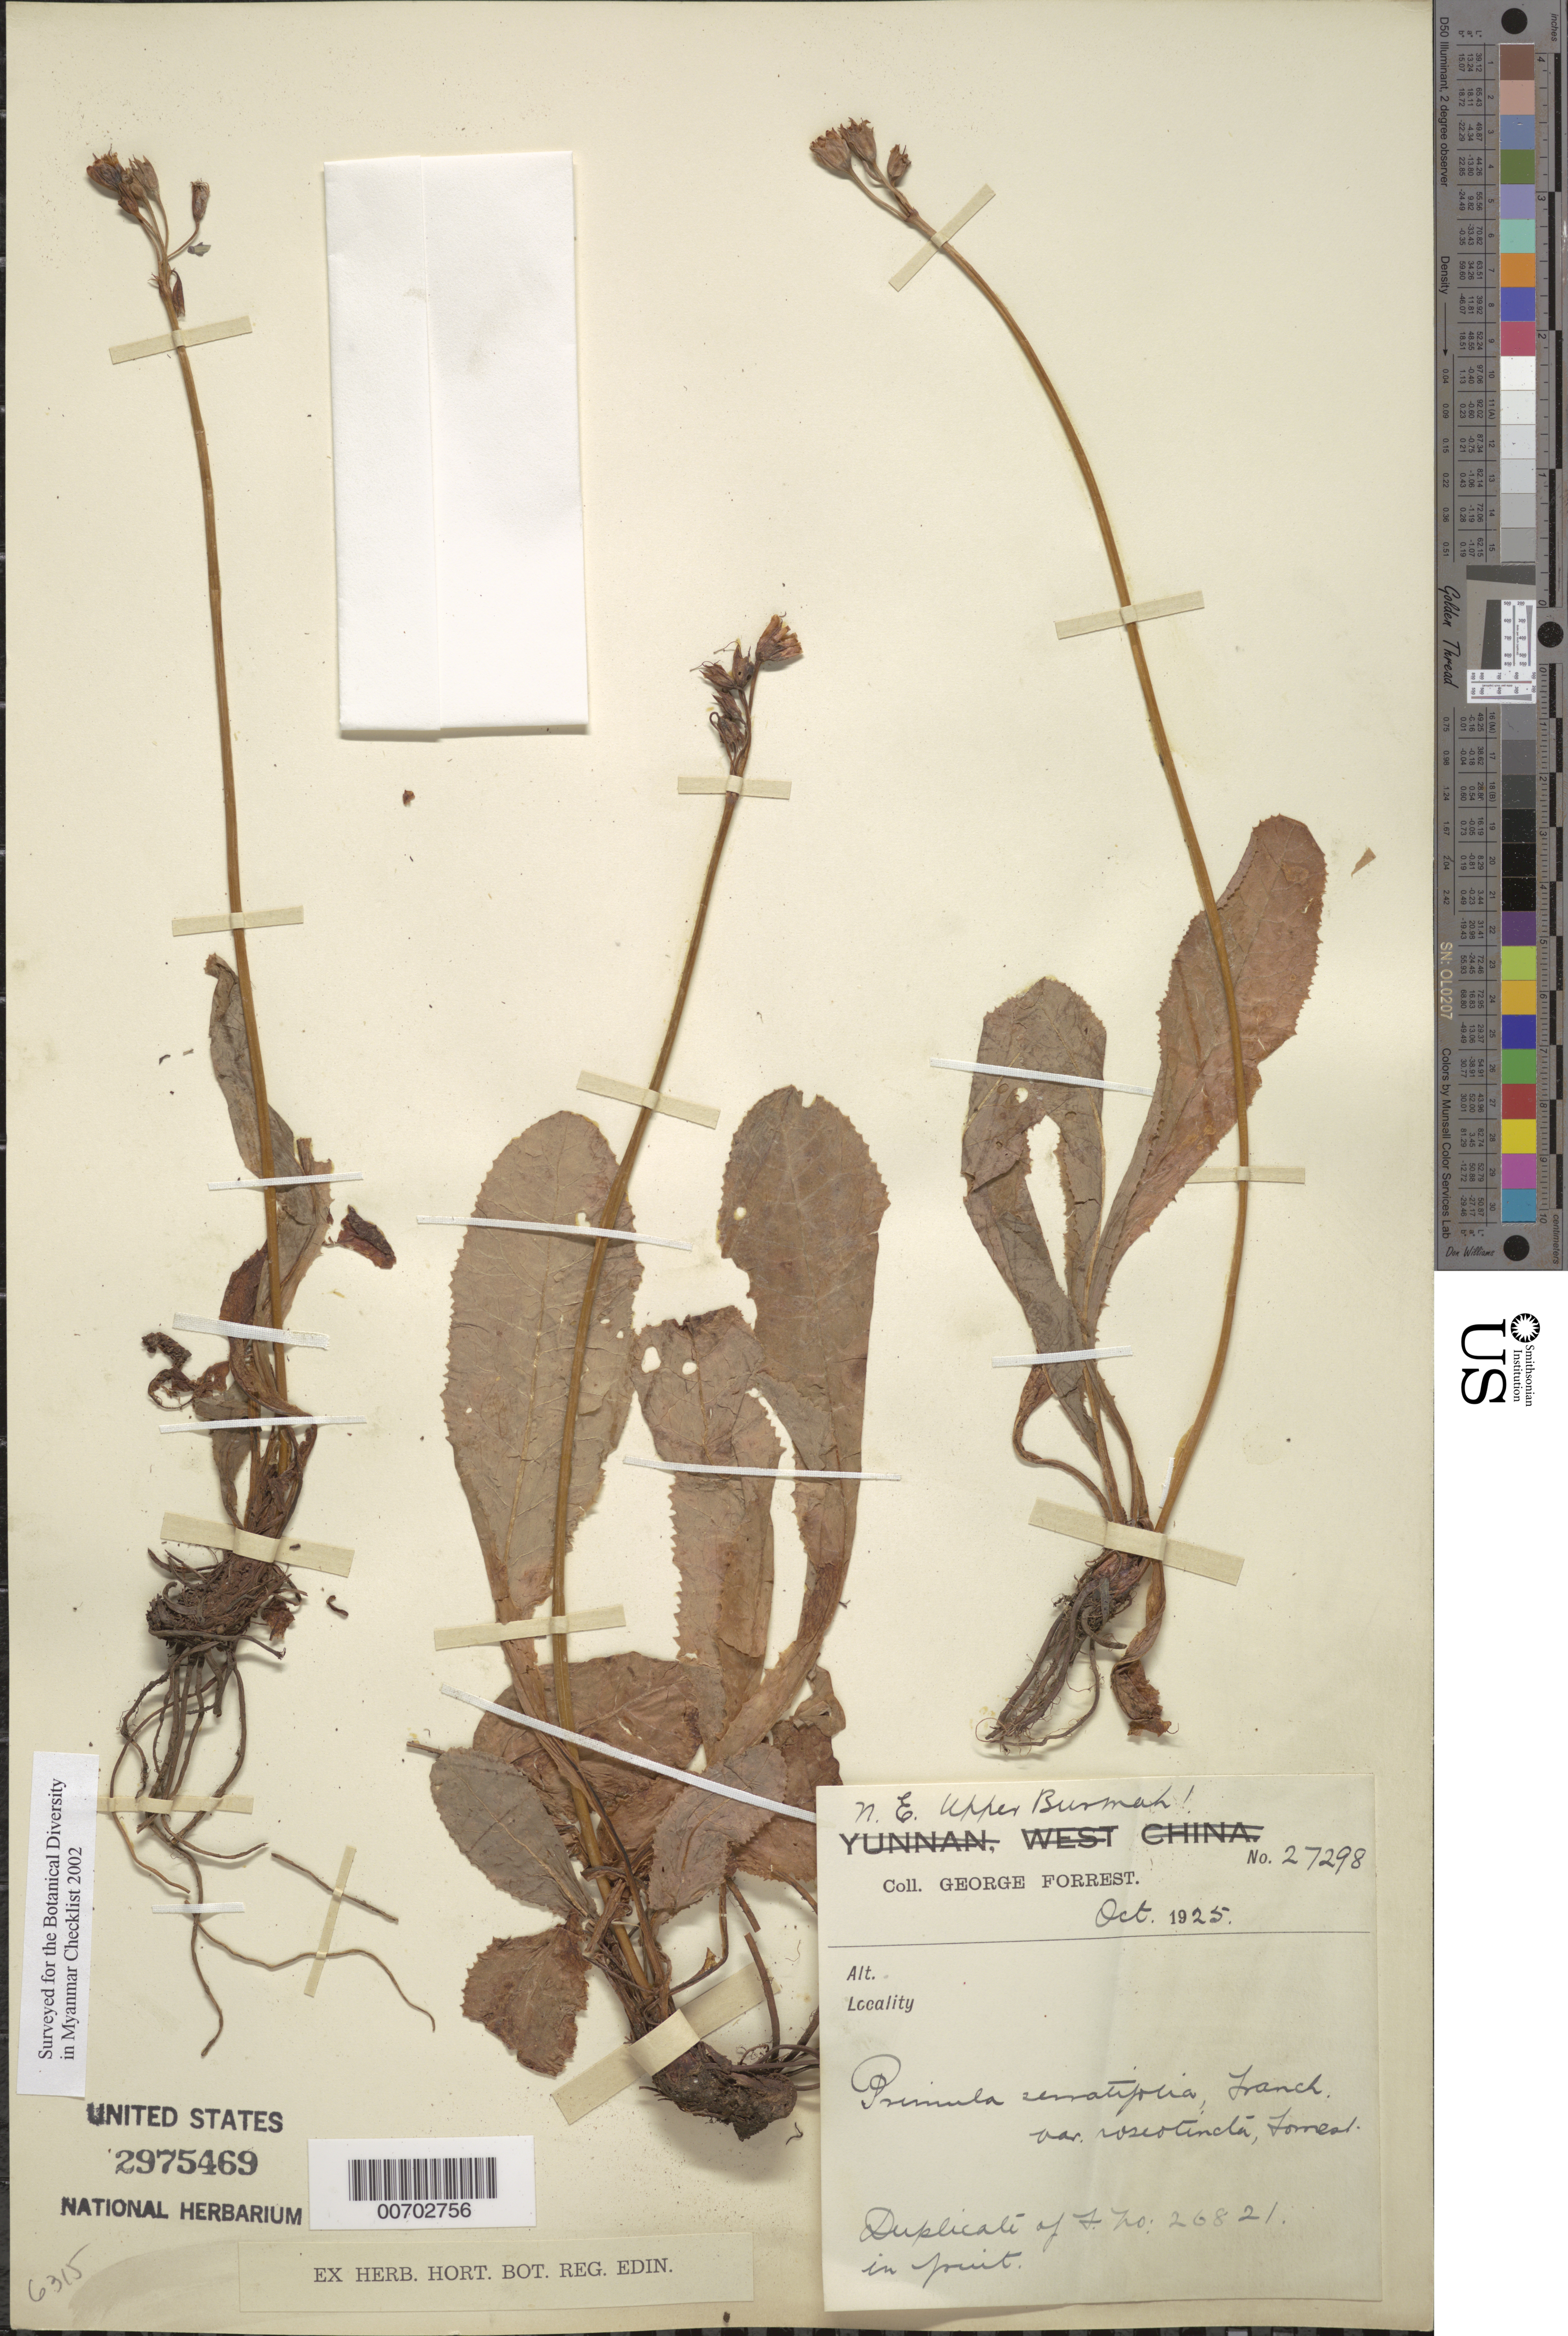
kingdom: Plantae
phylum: Tracheophyta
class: Magnoliopsida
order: Ericales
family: Primulaceae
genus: Primula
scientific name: Primula serratifolia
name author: Franch.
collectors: G. Forrest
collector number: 27298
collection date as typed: Oct 1925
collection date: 1925-10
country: Myanmar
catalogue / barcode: US 2975469